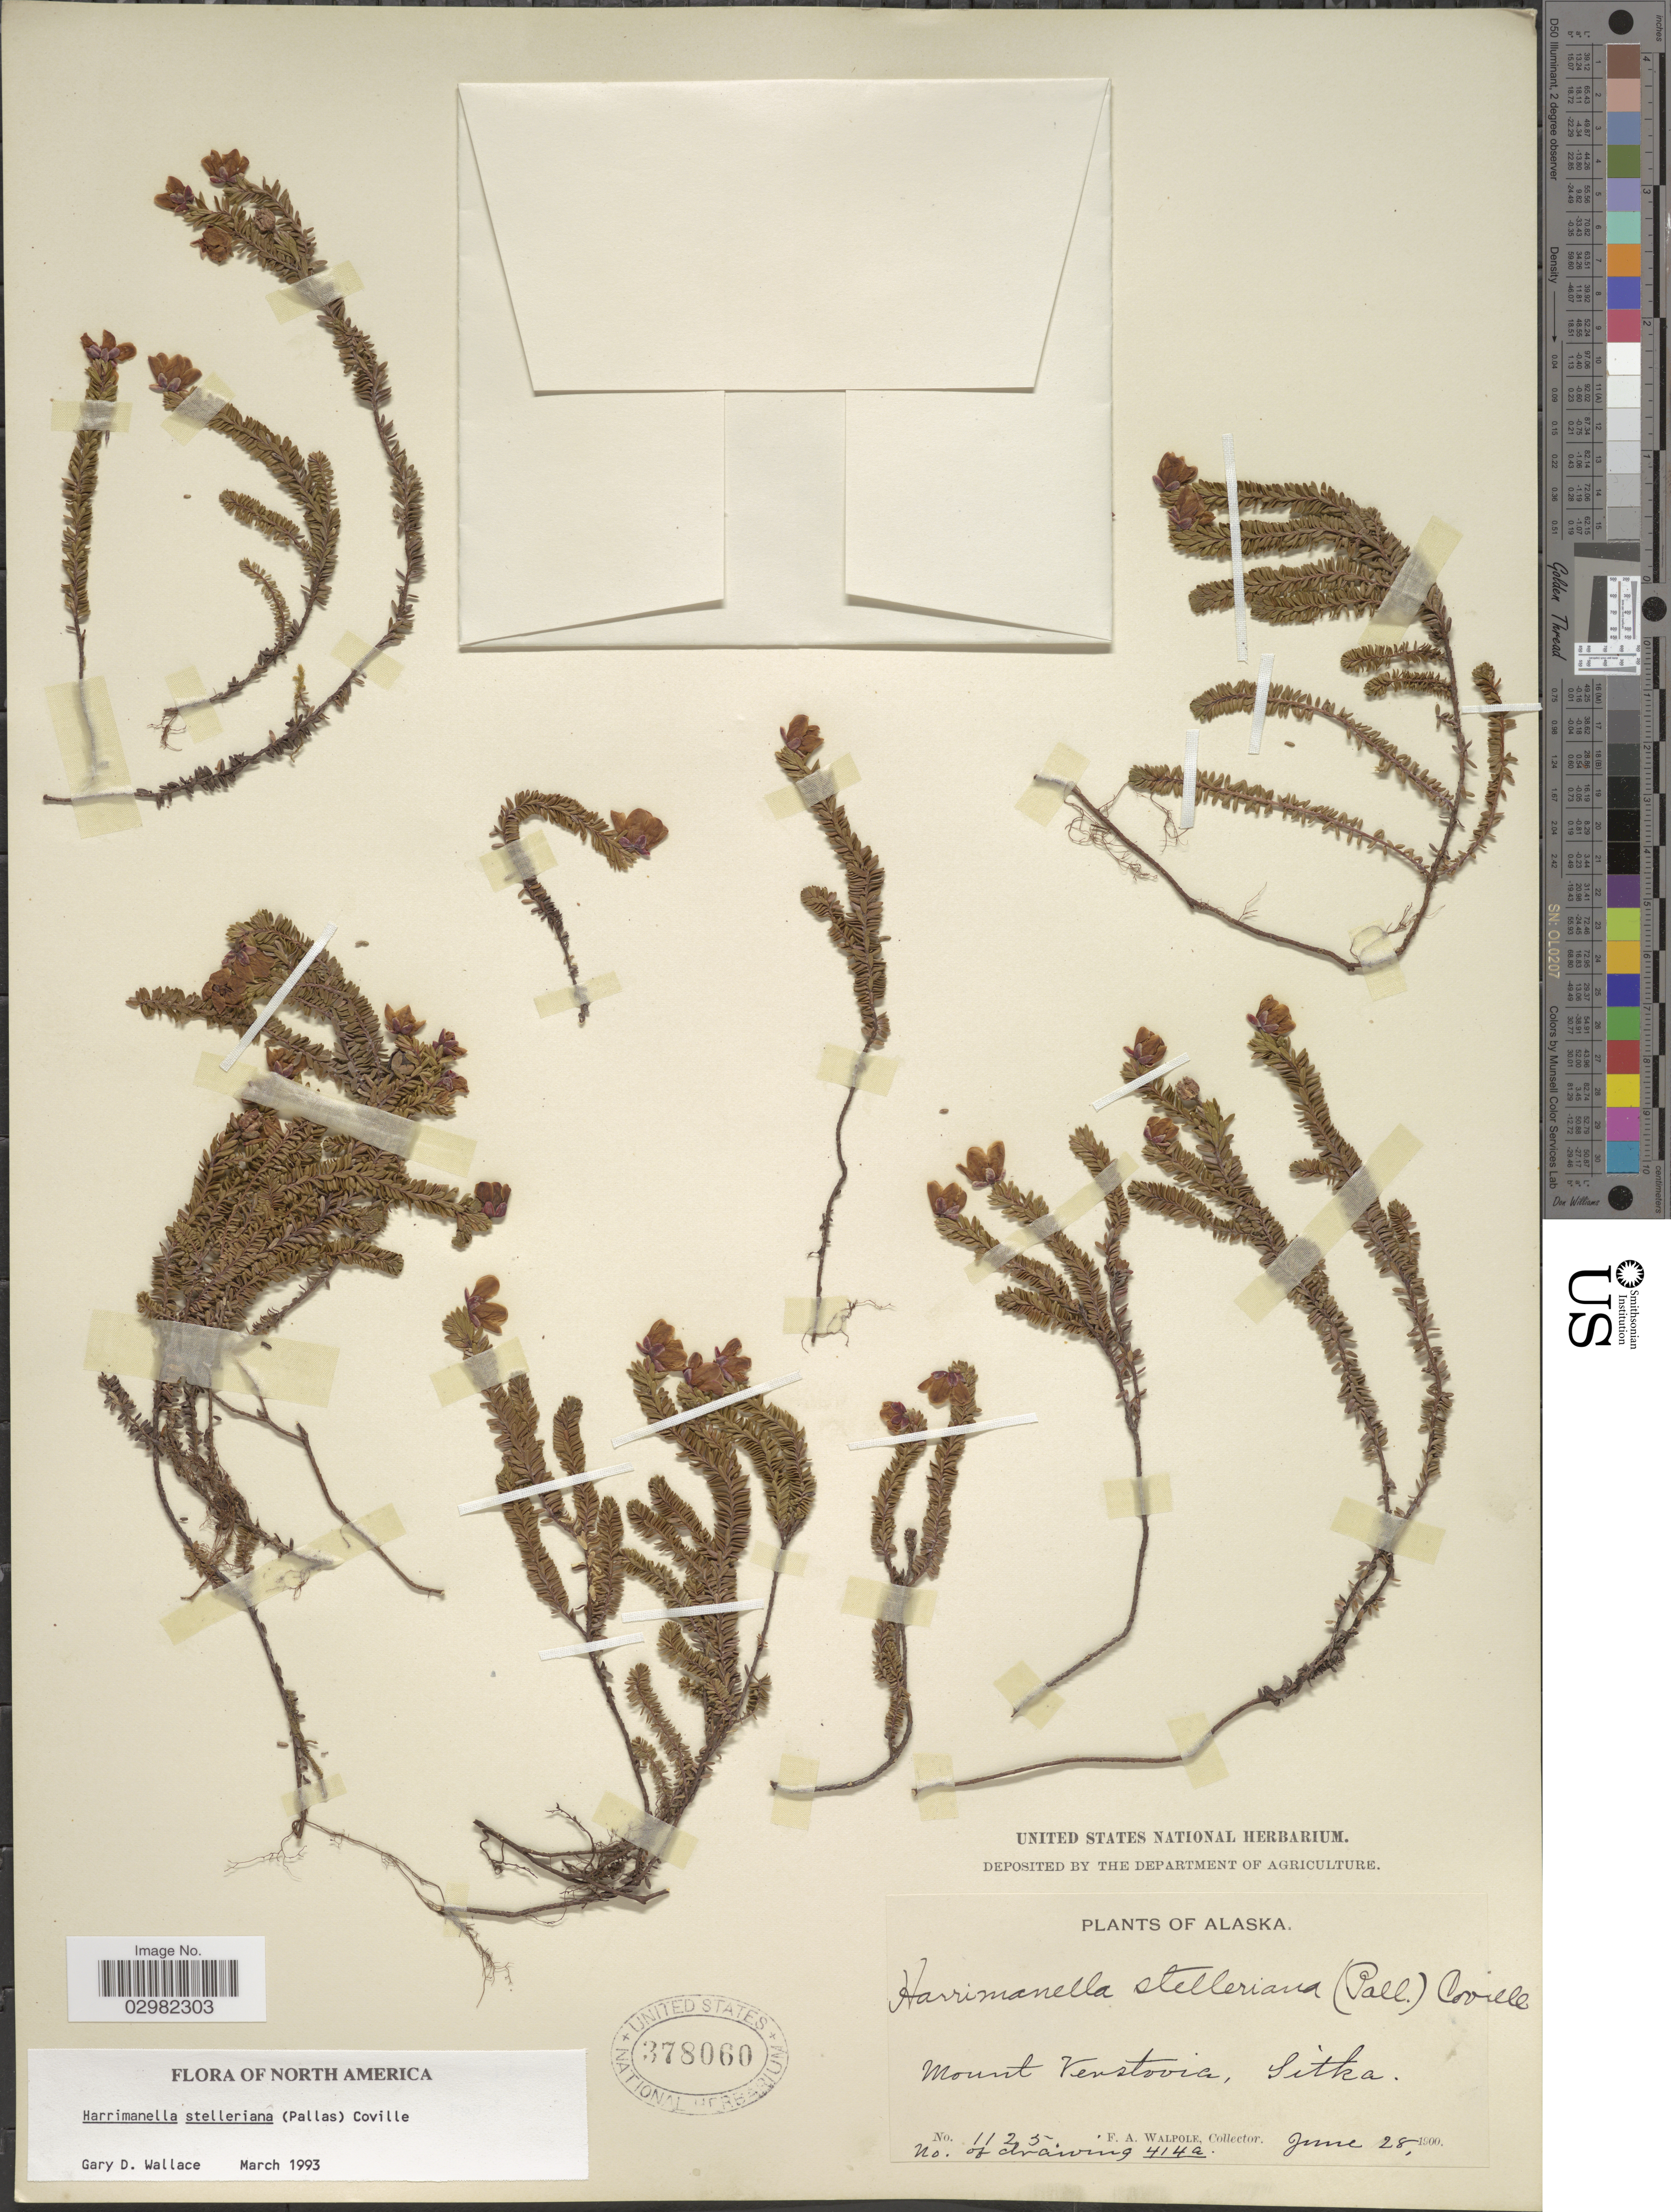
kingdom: Plantae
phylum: Tracheophyta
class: Magnoliopsida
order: Ericales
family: Ericaceae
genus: Harrimanella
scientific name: Harrimanella stelleriana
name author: (Pall.) Coville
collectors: F. Walpole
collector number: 1125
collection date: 1900-06-28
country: United States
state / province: Alaska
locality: Mount Verstovia, Sitka.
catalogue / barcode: US 378060